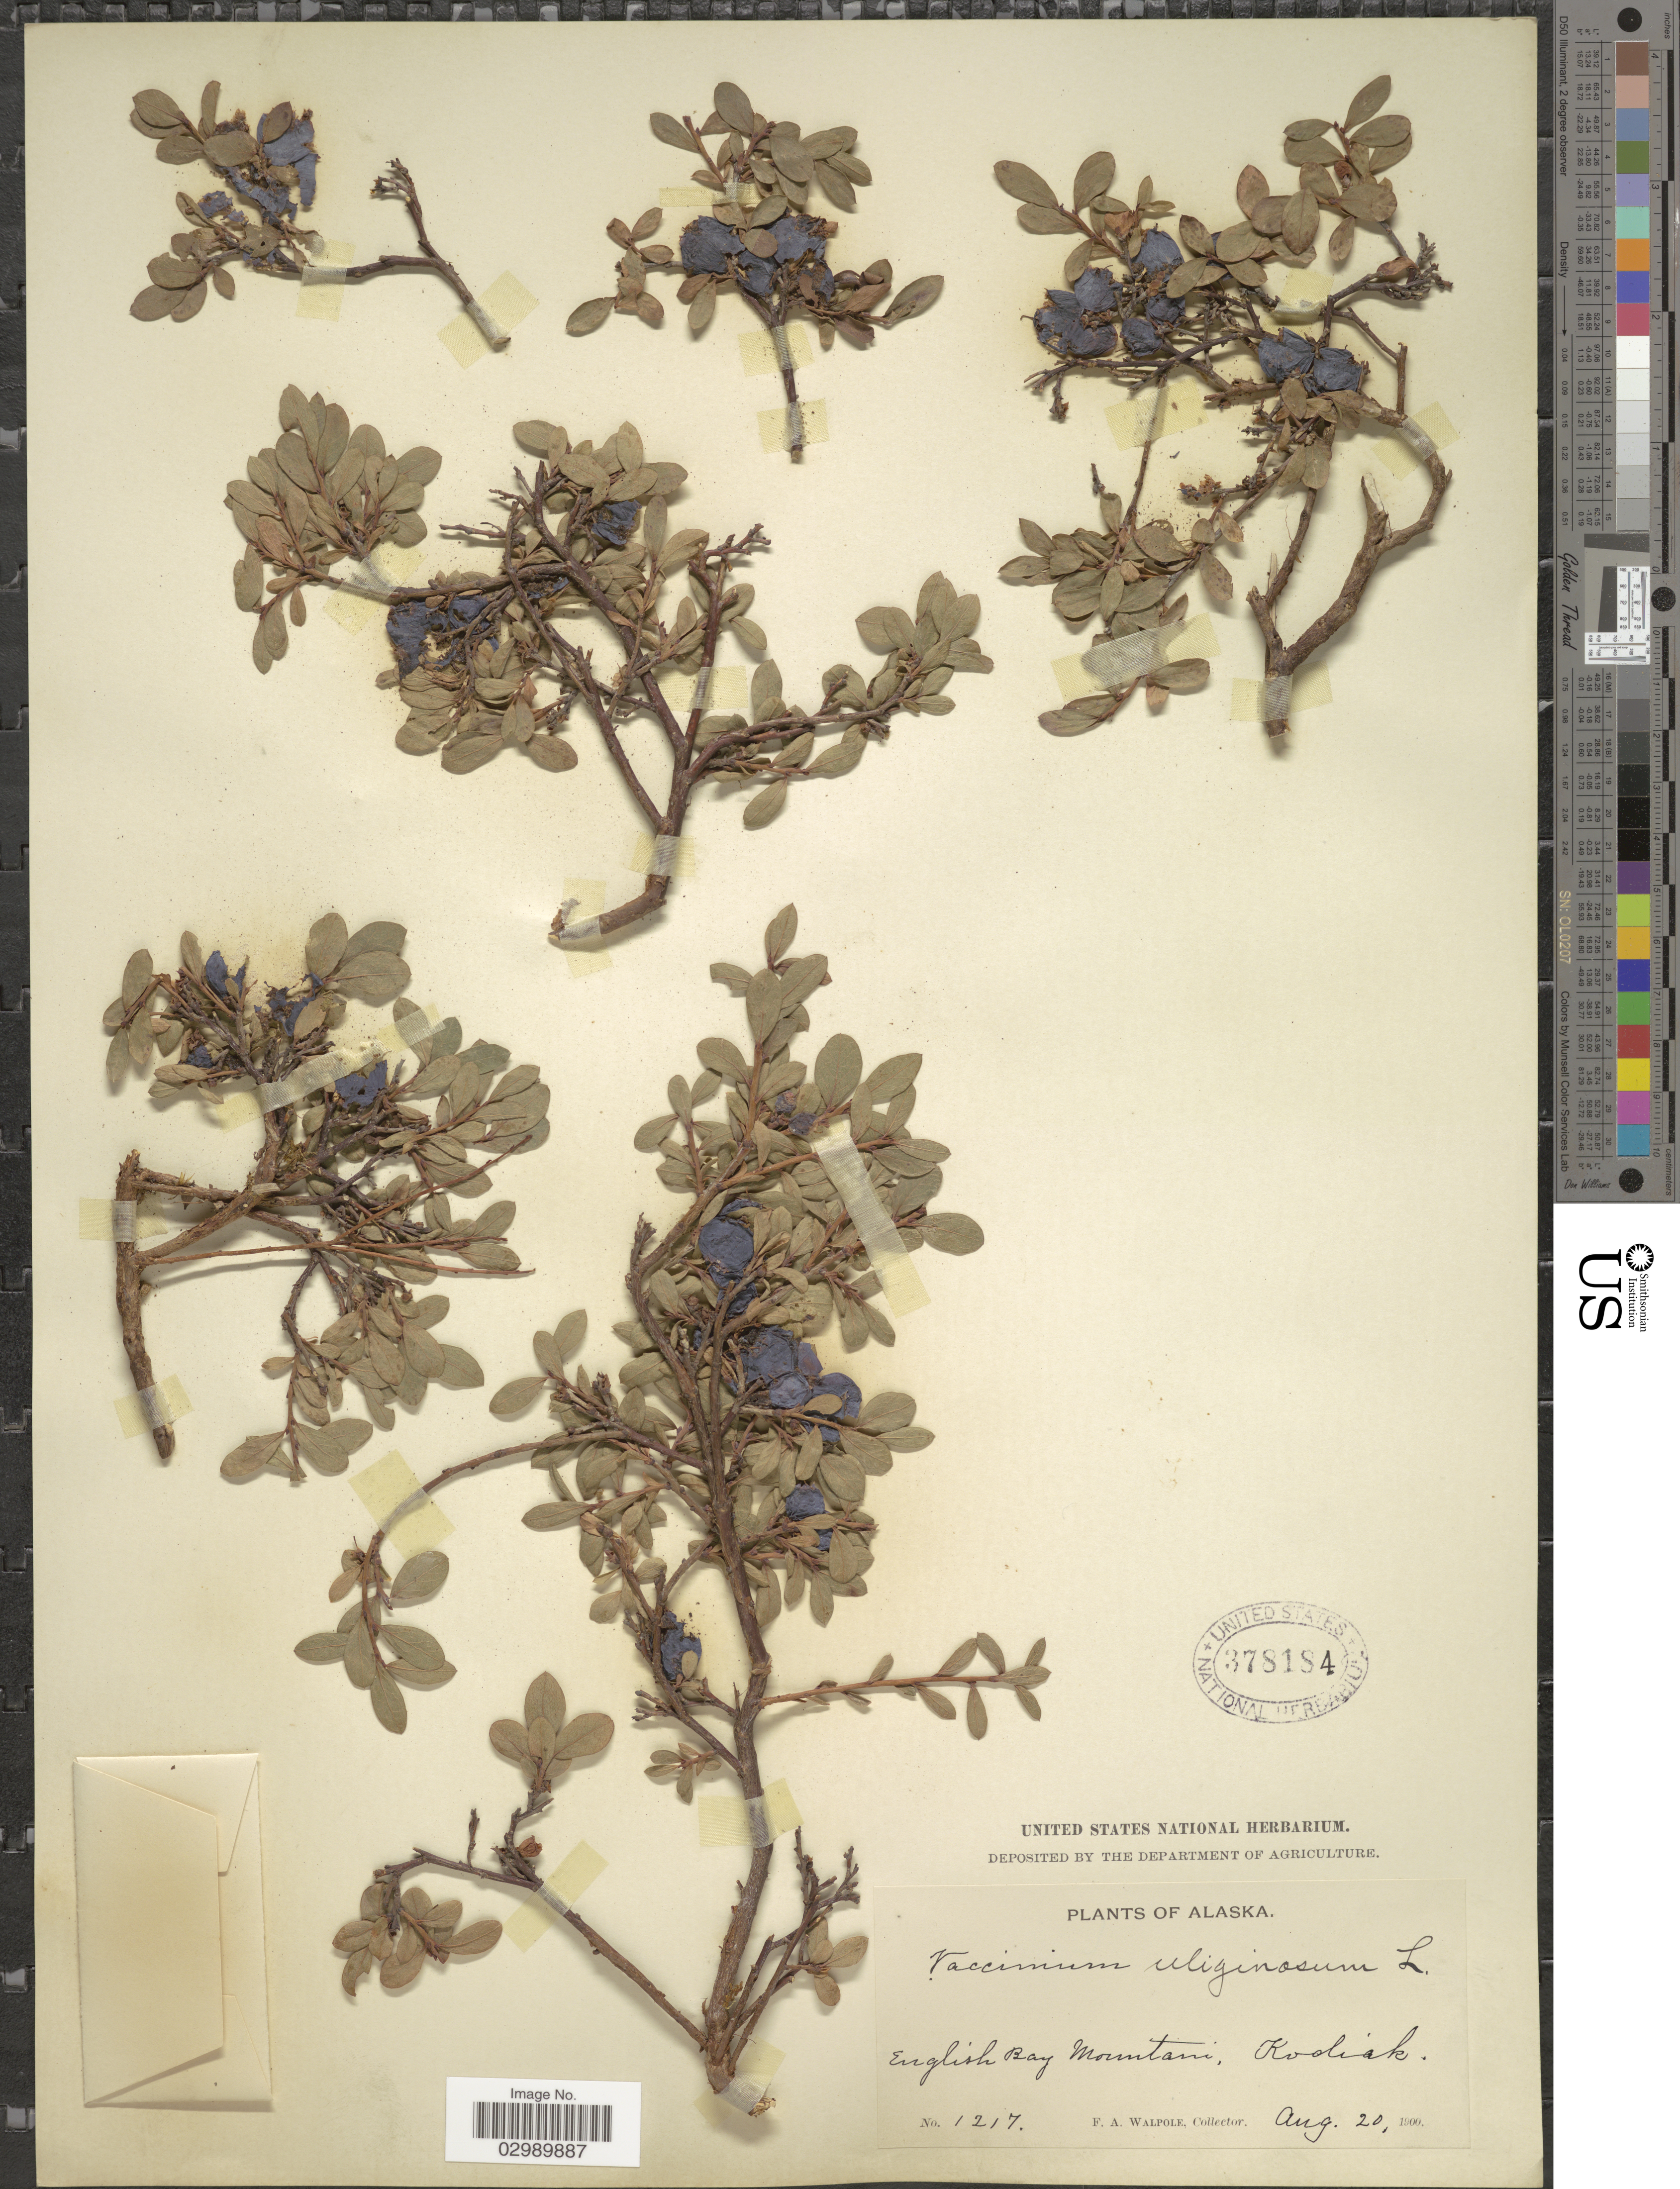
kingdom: Plantae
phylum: Tracheophyta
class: Magnoliopsida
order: Ericales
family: Ericaceae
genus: Vaccinium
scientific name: Vaccinium uliginosum var. alpinum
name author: Bigelow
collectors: F. Walpole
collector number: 1217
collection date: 1900-08-20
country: United States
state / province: Alaska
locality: English Bay Mountain, Kodiak.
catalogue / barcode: US 378184